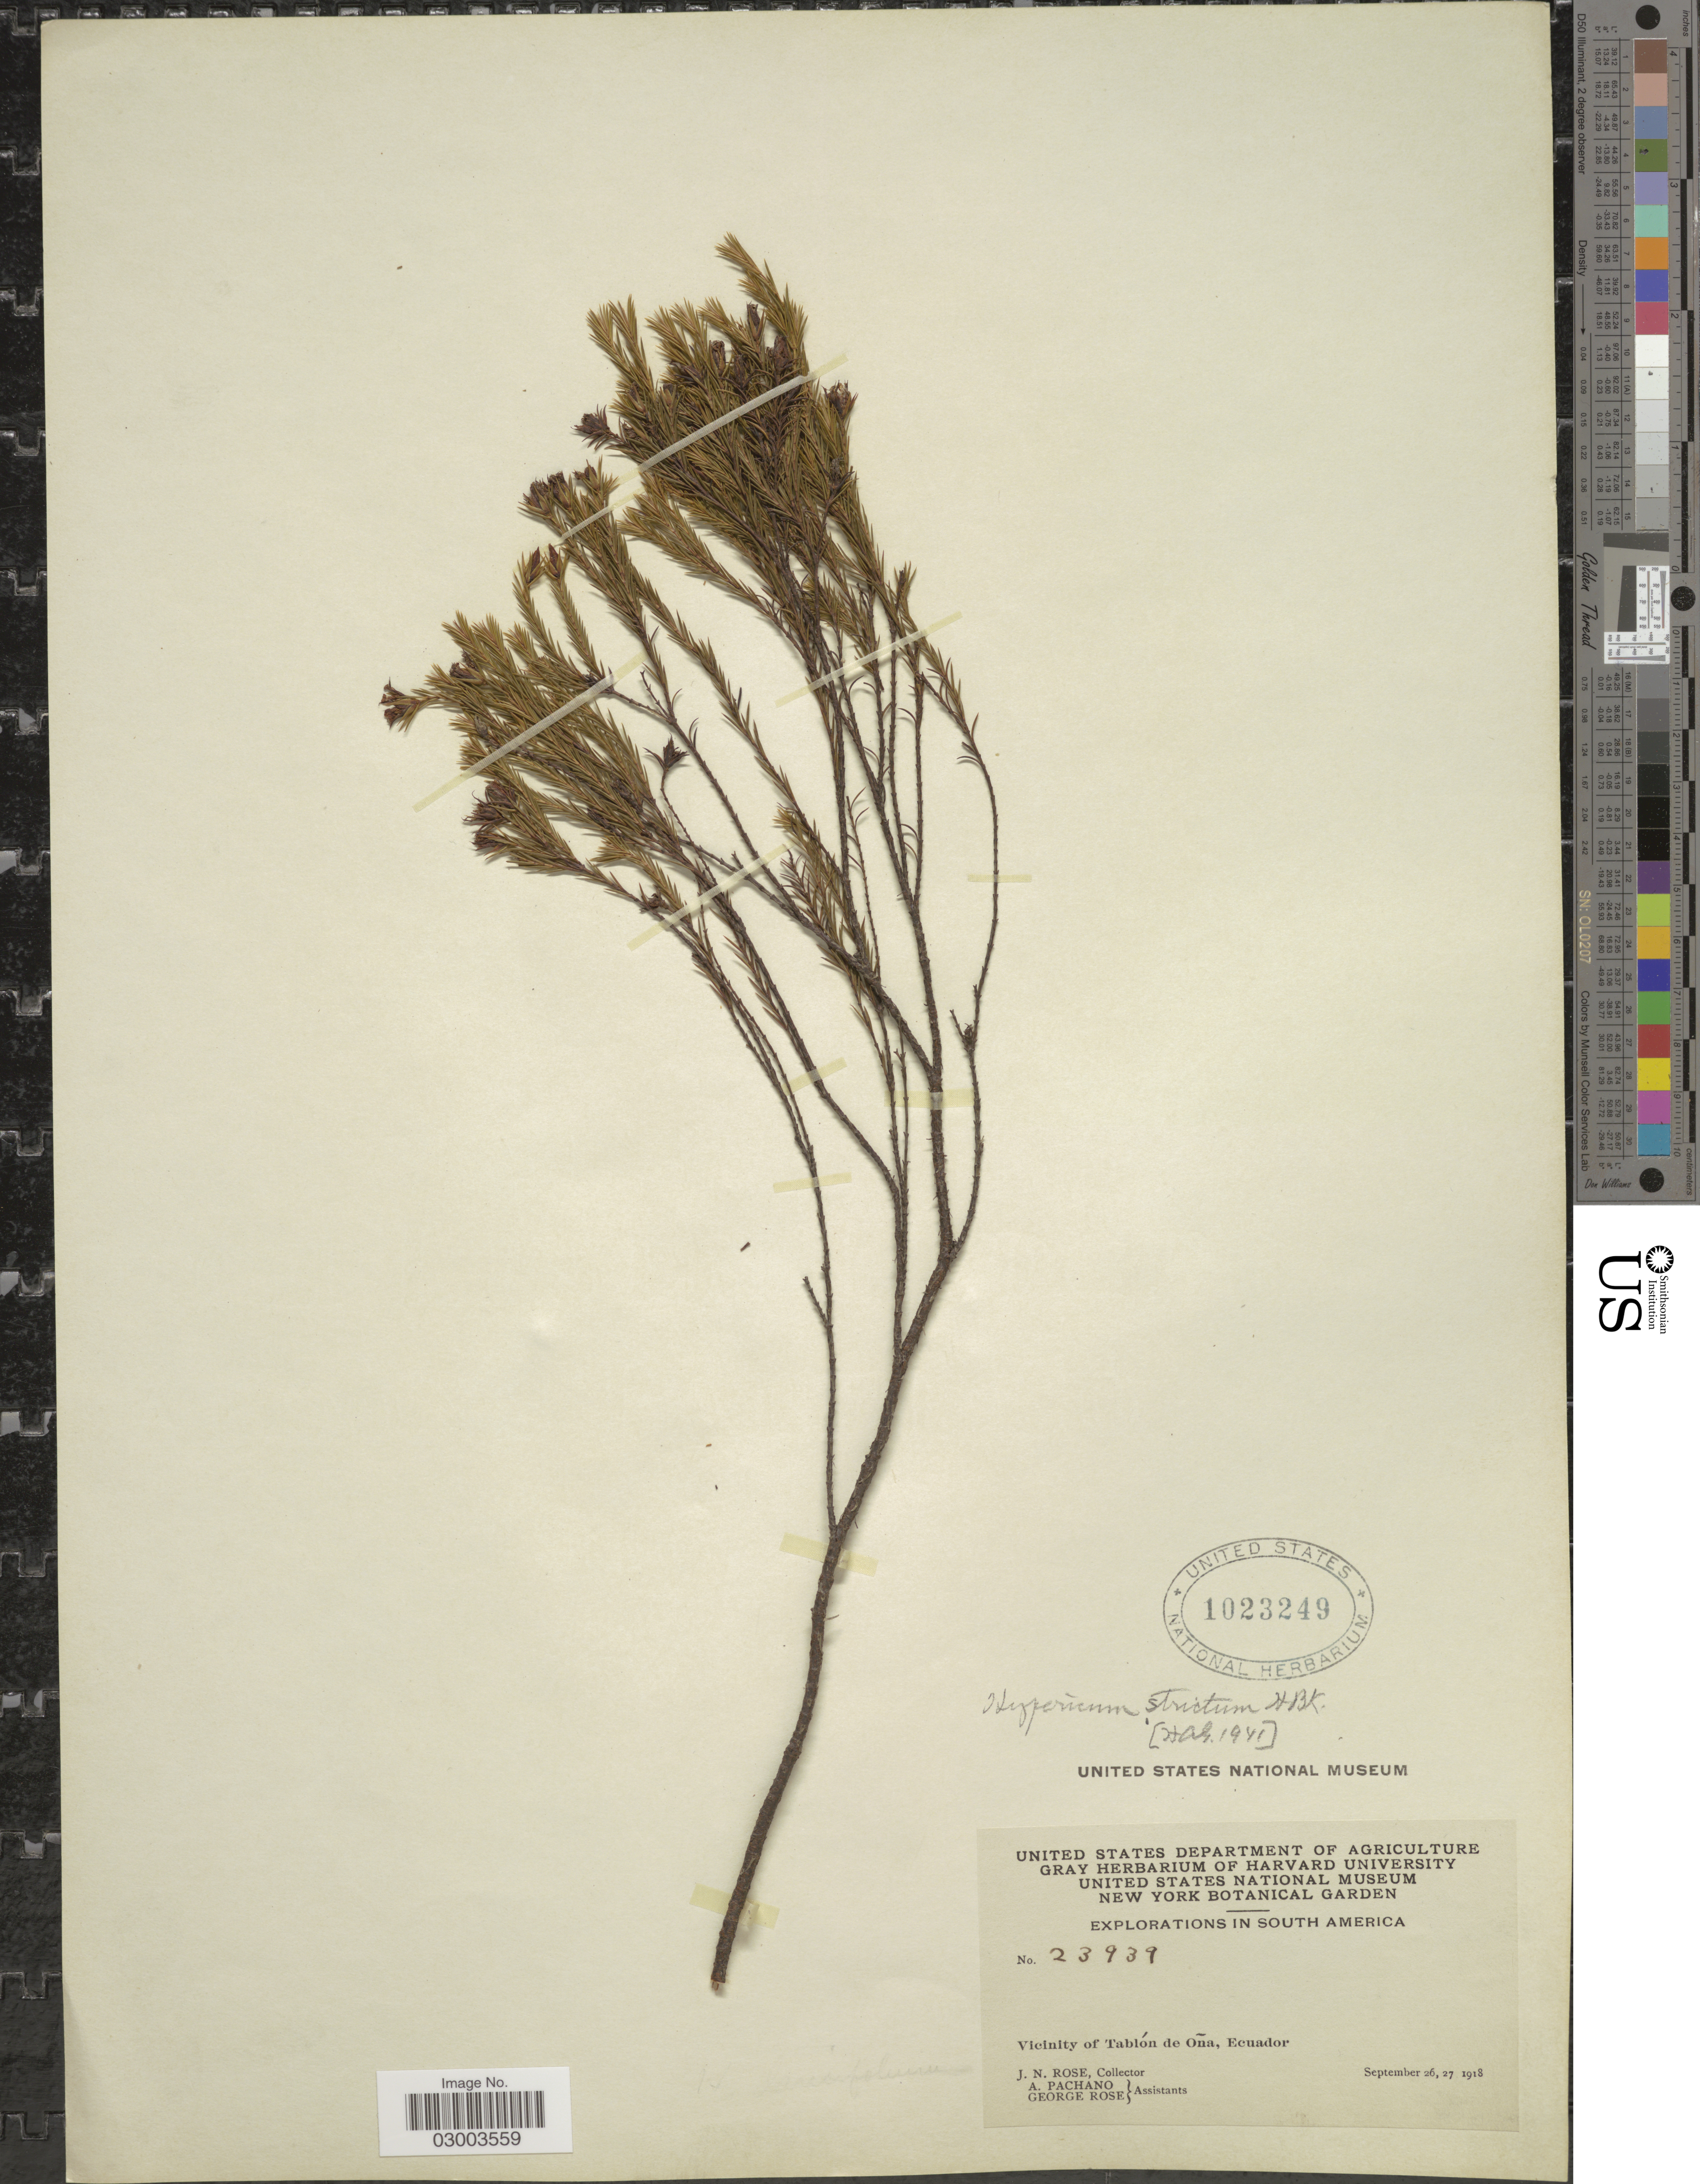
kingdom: Plantae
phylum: Tracheophyta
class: Magnoliopsida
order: Malpighiales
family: Hypericaceae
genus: Hypericum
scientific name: Hypericum aciculare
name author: Kunth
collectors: J. N. Rose, A. Pachano & G. Rose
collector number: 23939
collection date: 1918-09-26/1918-09-27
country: Ecuador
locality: Vicinity of Tablón de Oña.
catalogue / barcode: US 1023249